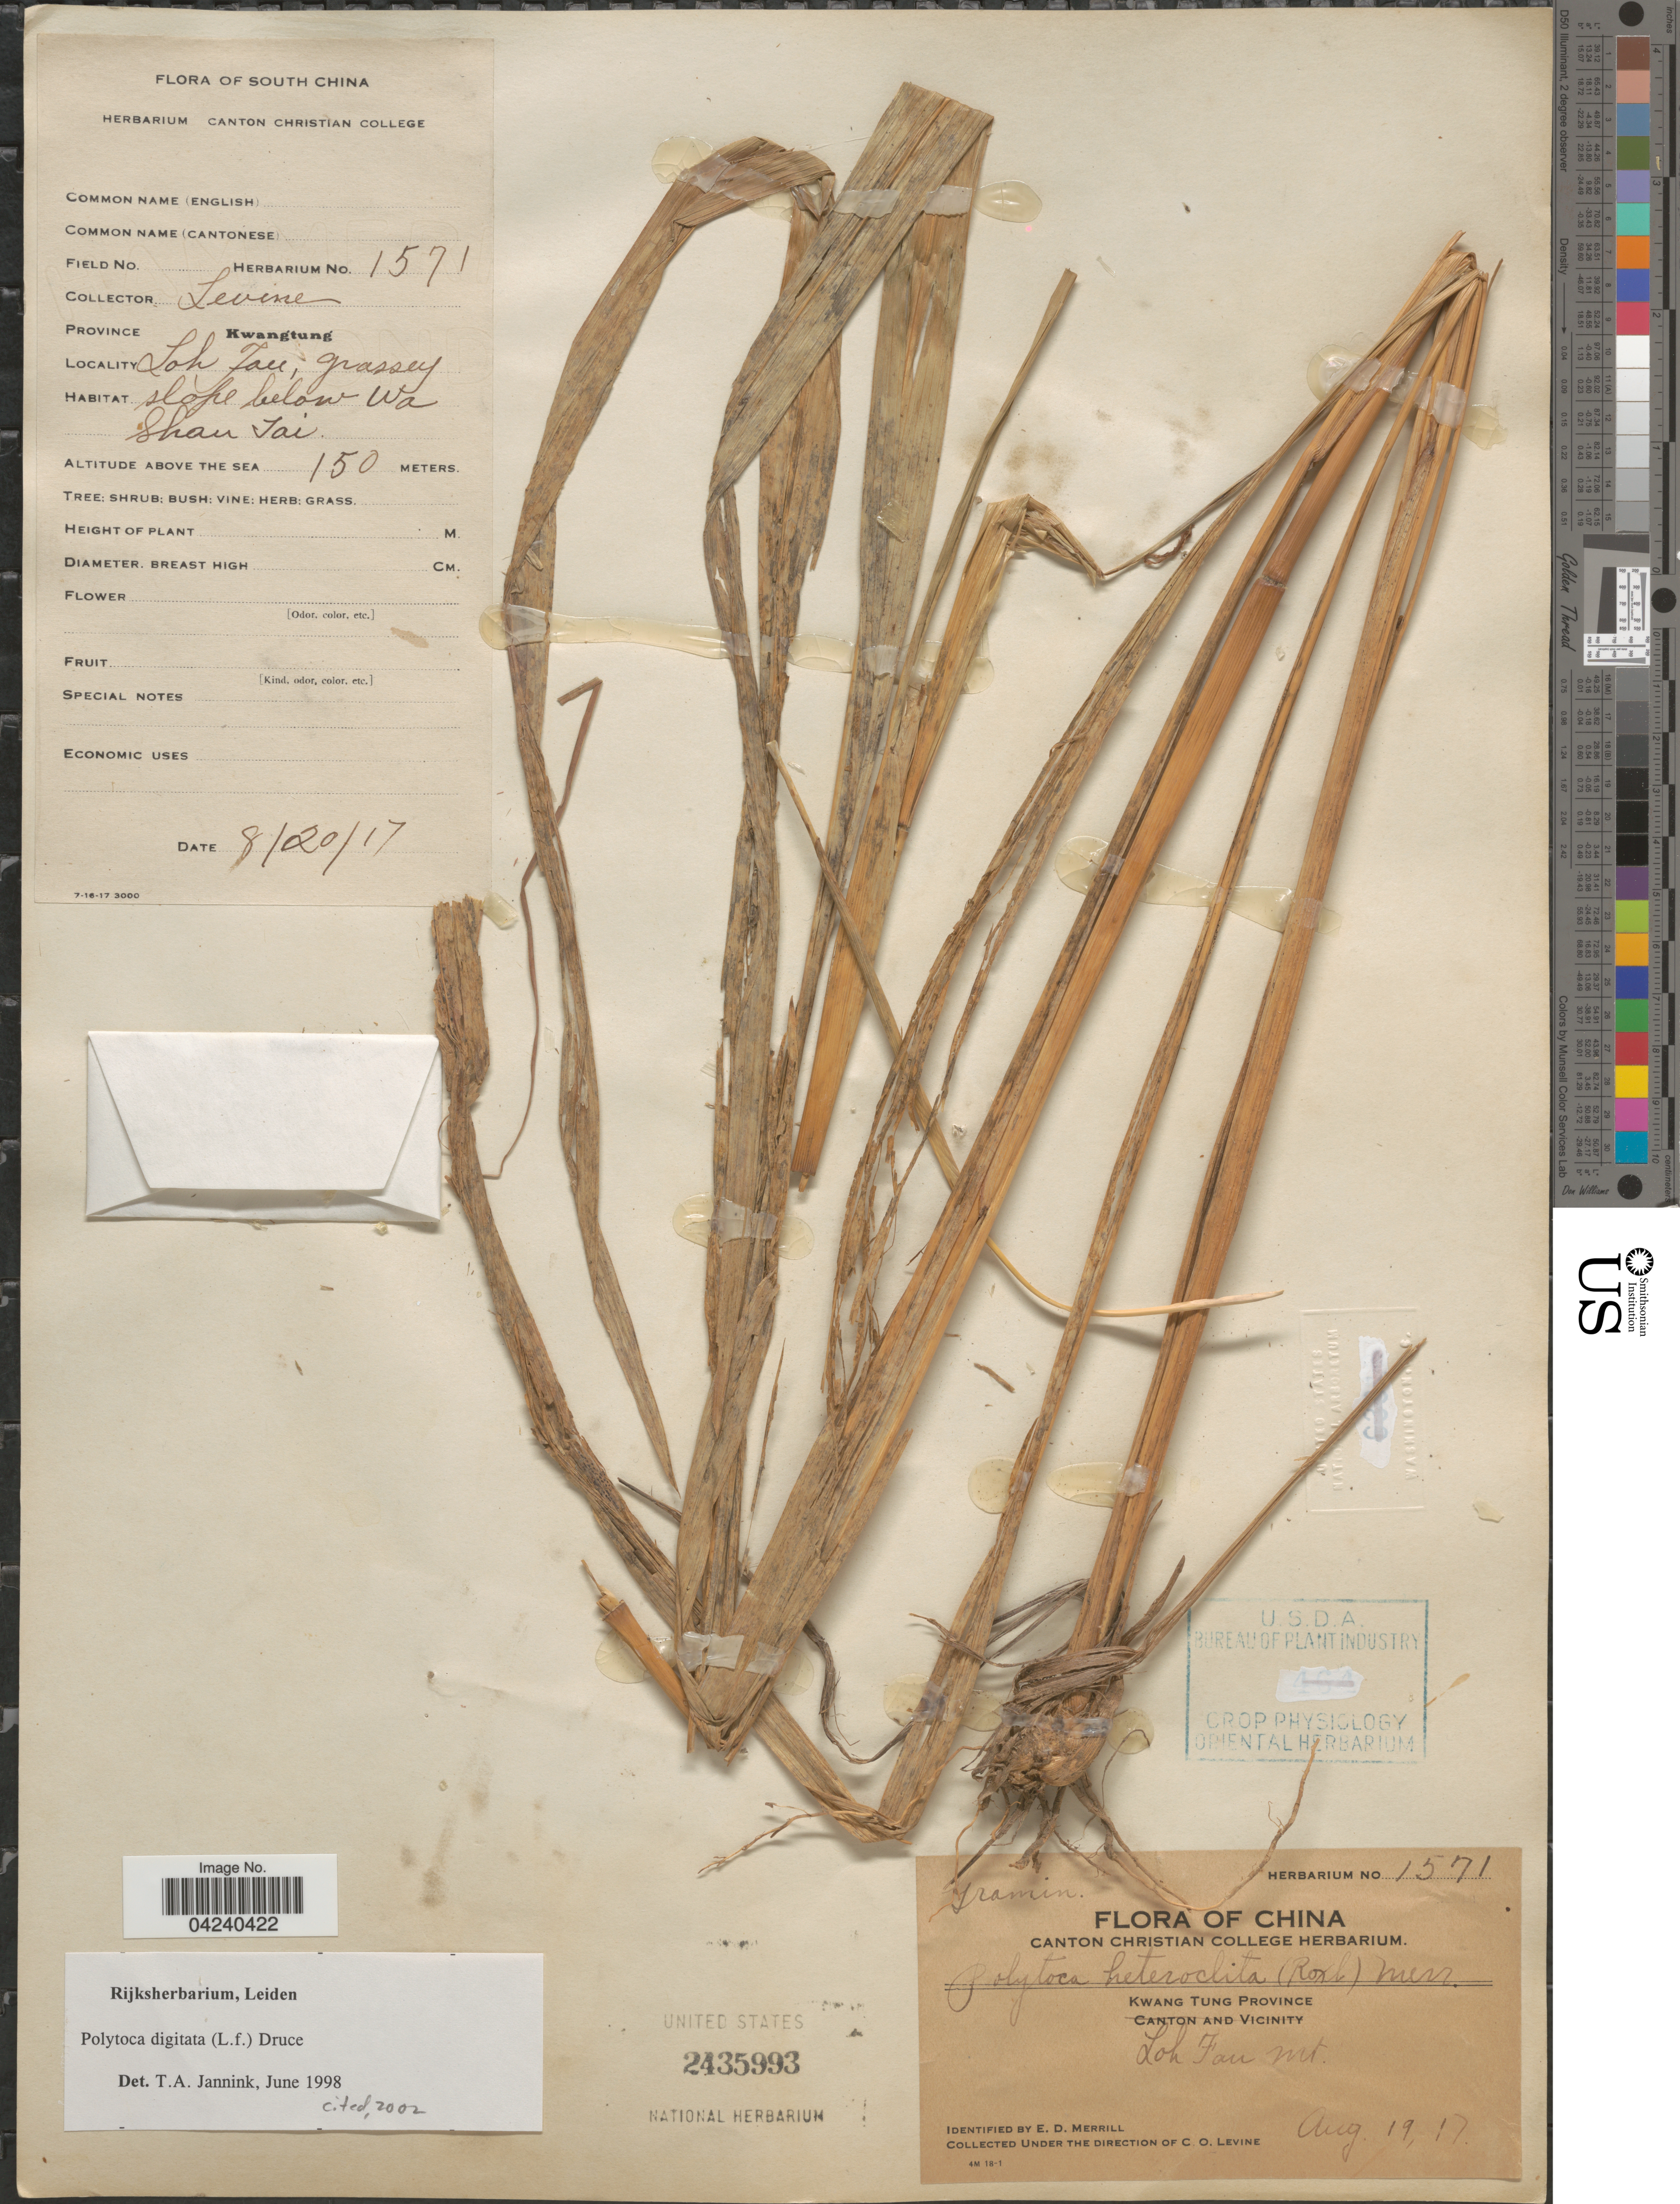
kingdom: Plantae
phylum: Tracheophyta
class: Liliopsida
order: Poales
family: Poaceae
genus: Polytoca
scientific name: Polytoca digitata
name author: (L. f.) Druce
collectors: C. O. Levine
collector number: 1571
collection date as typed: Transcribed d/m/y: 19/8/17 to 20/8/17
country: China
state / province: Guangdong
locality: South China. Kwang Tung Province. Loh Fau Mt. Loh Fau, grassy slope below Wa Shan Tai.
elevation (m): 150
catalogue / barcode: US 2435993